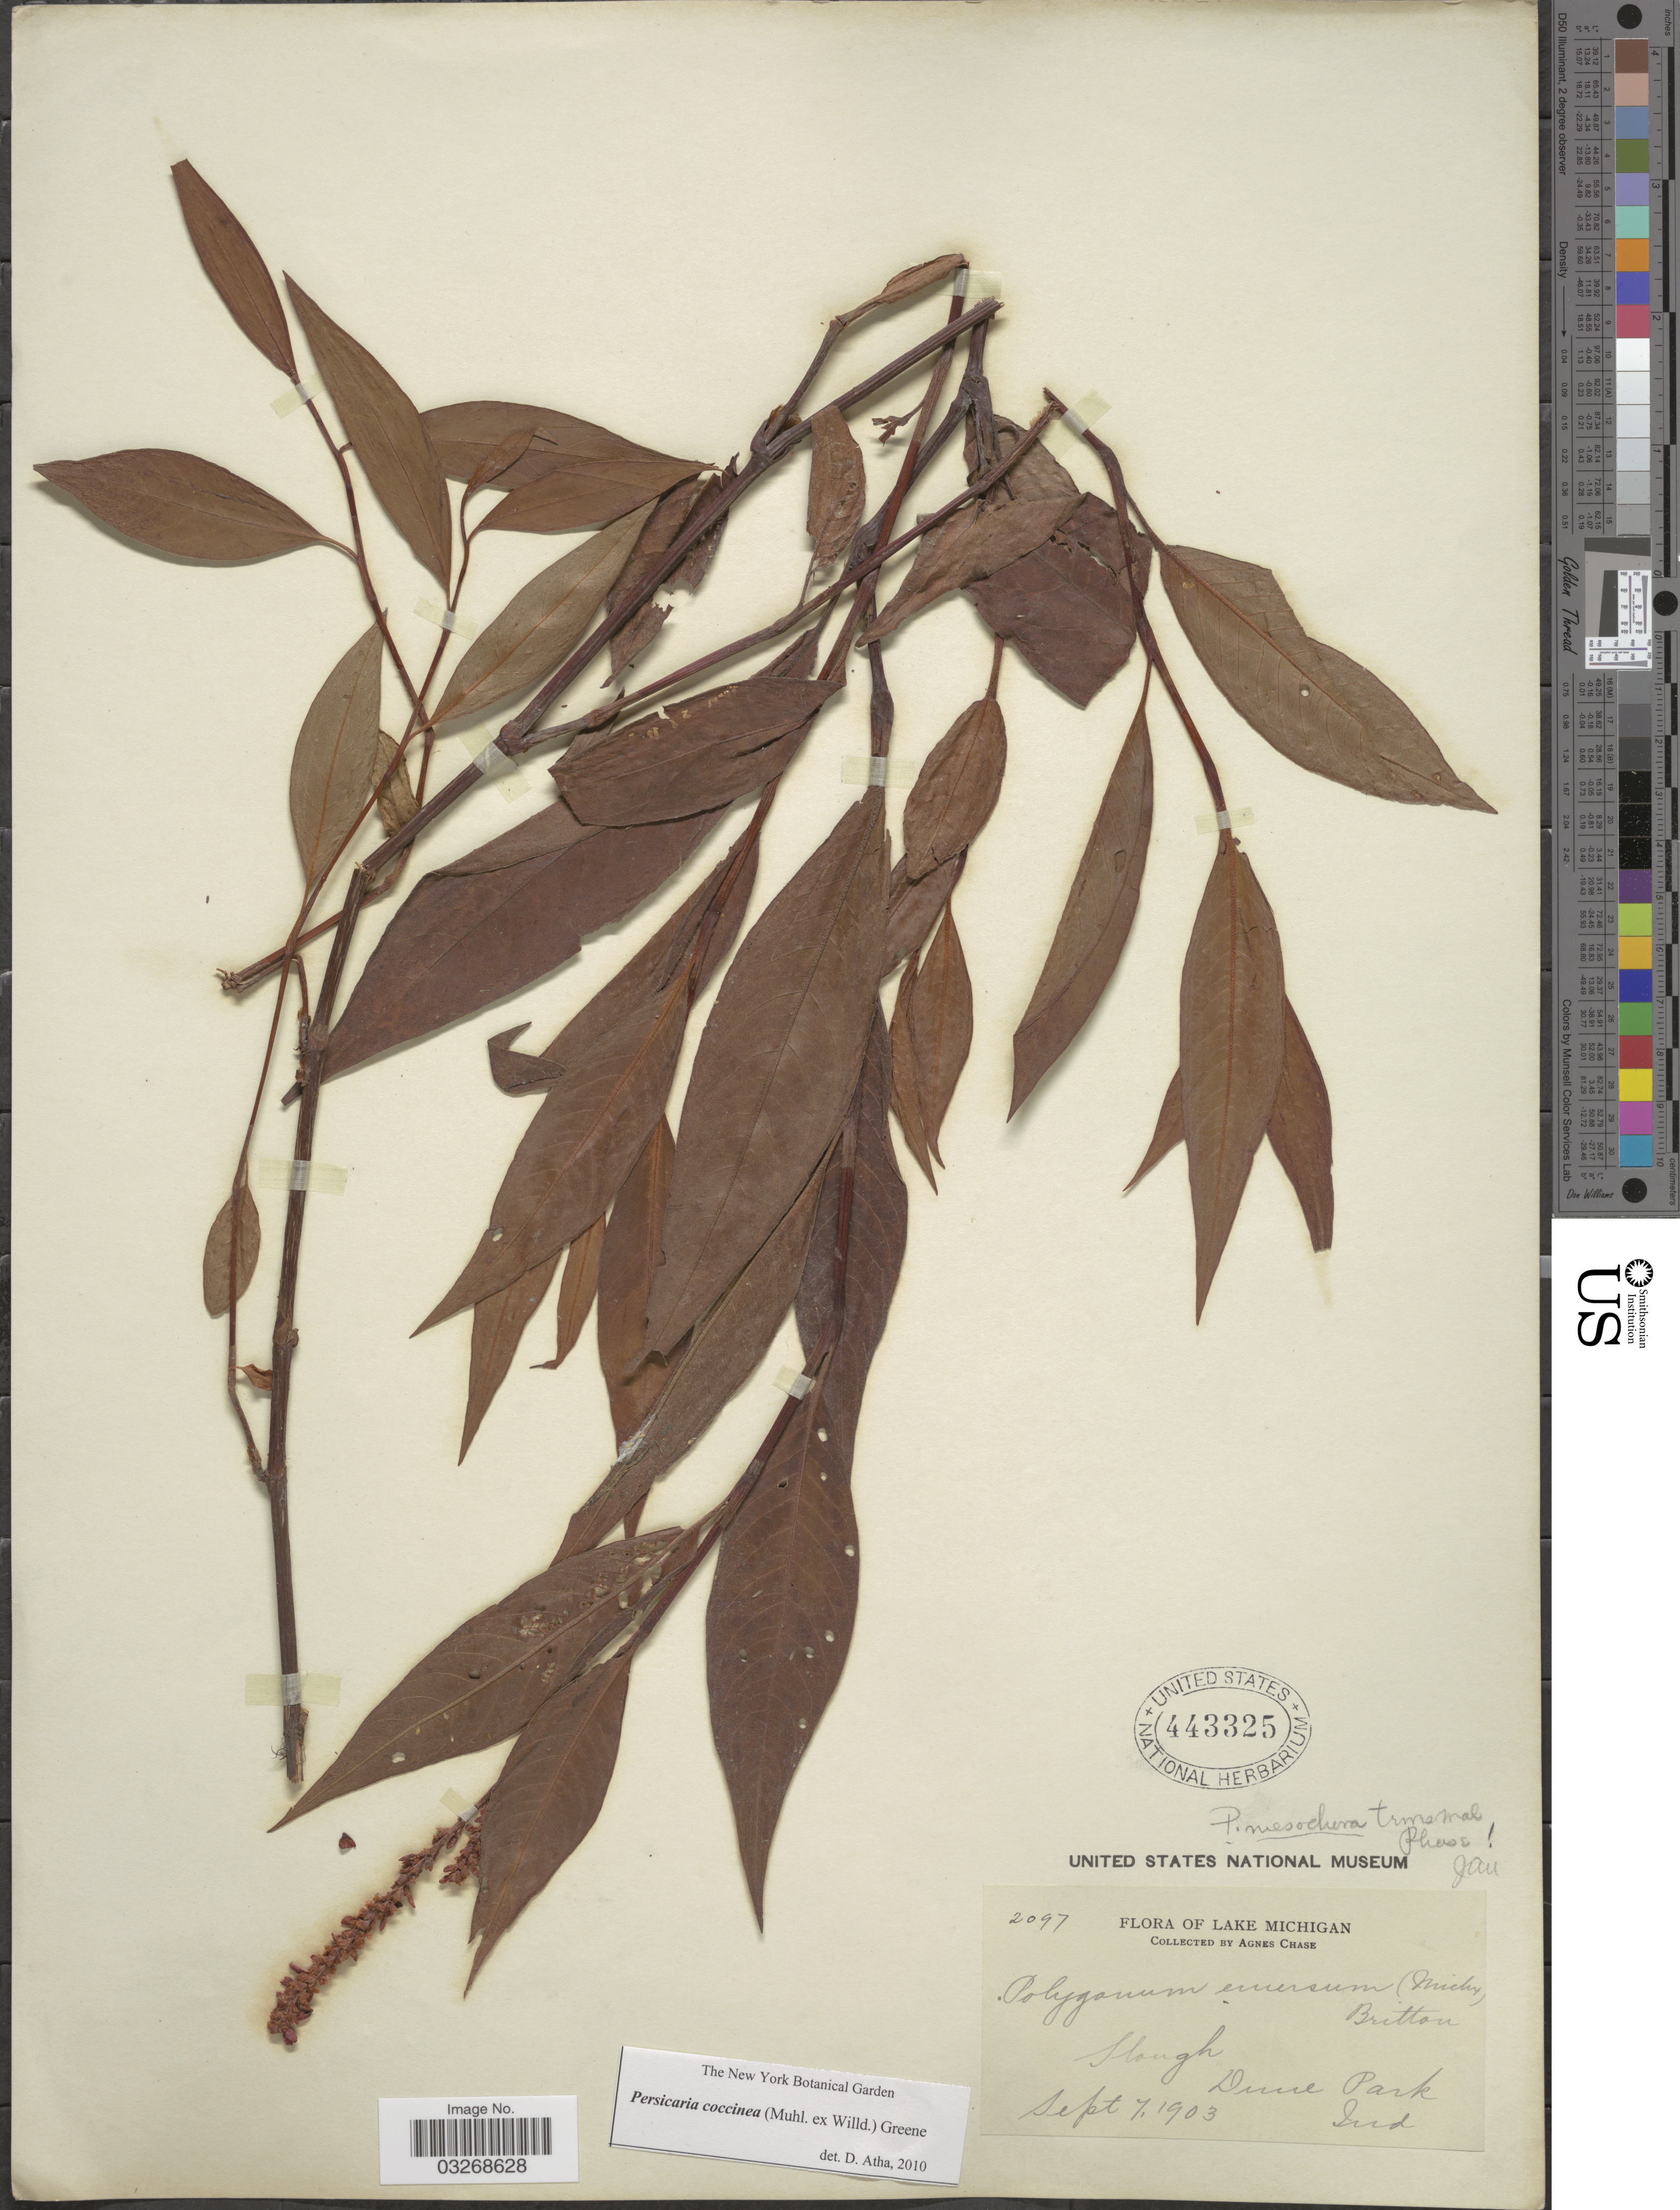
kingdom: Plantae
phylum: Tracheophyta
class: Magnoliopsida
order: Caryophyllales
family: Polygonaceae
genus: Persicaria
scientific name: Persicaria coccinea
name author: (Muhl. ex Willd.) Greene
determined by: Atha, D. E.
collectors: A. Chase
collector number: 2097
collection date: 1903-09-07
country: United States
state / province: Indiana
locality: Lake Michigan. Slough. Dune Park.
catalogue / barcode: US 443325